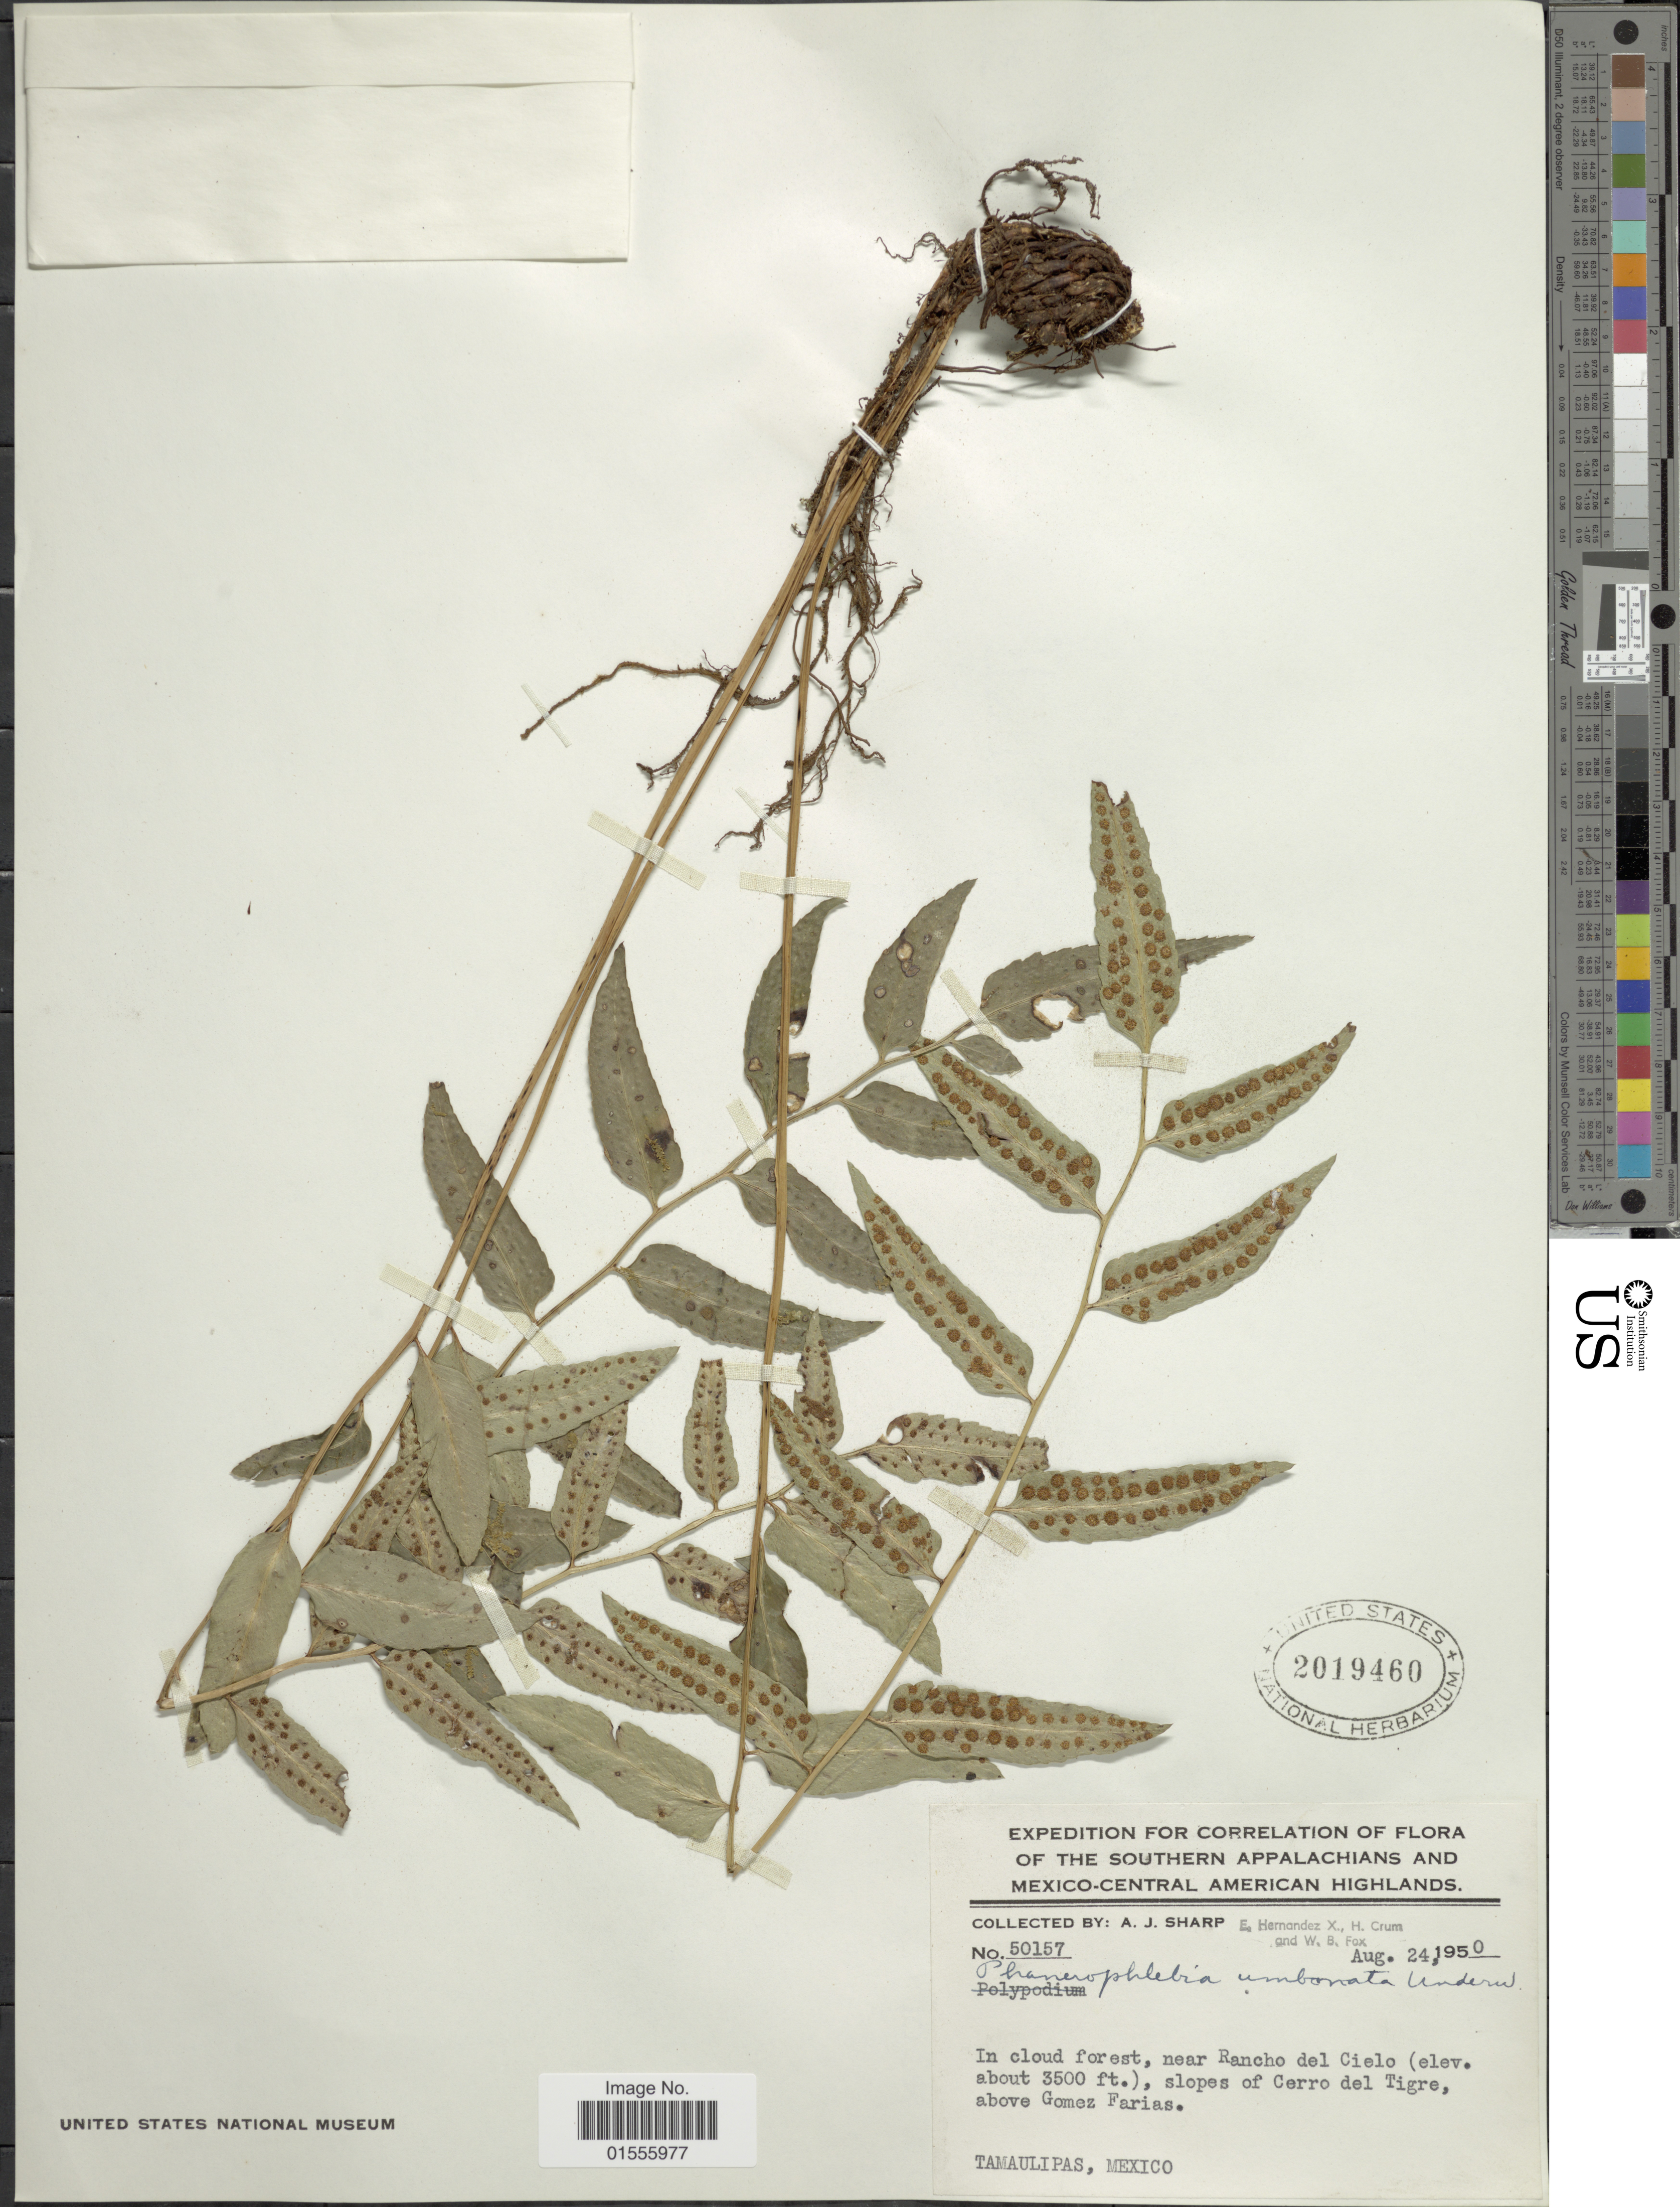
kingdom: Plantae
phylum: Tracheophyta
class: Polypodiopsida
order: Polypodiales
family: Dryopteridaceae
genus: Phanerophlebia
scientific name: Phanerophlebia umbonata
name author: Underw.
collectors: A. J. Sharp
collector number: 50157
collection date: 1950-08-24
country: Mexico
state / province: Tamaulipas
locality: In cloud forest, near Rancho del Cielo, slopes of Cerro del Tigre, Above Gomez Farias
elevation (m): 1067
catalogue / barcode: US 2019460